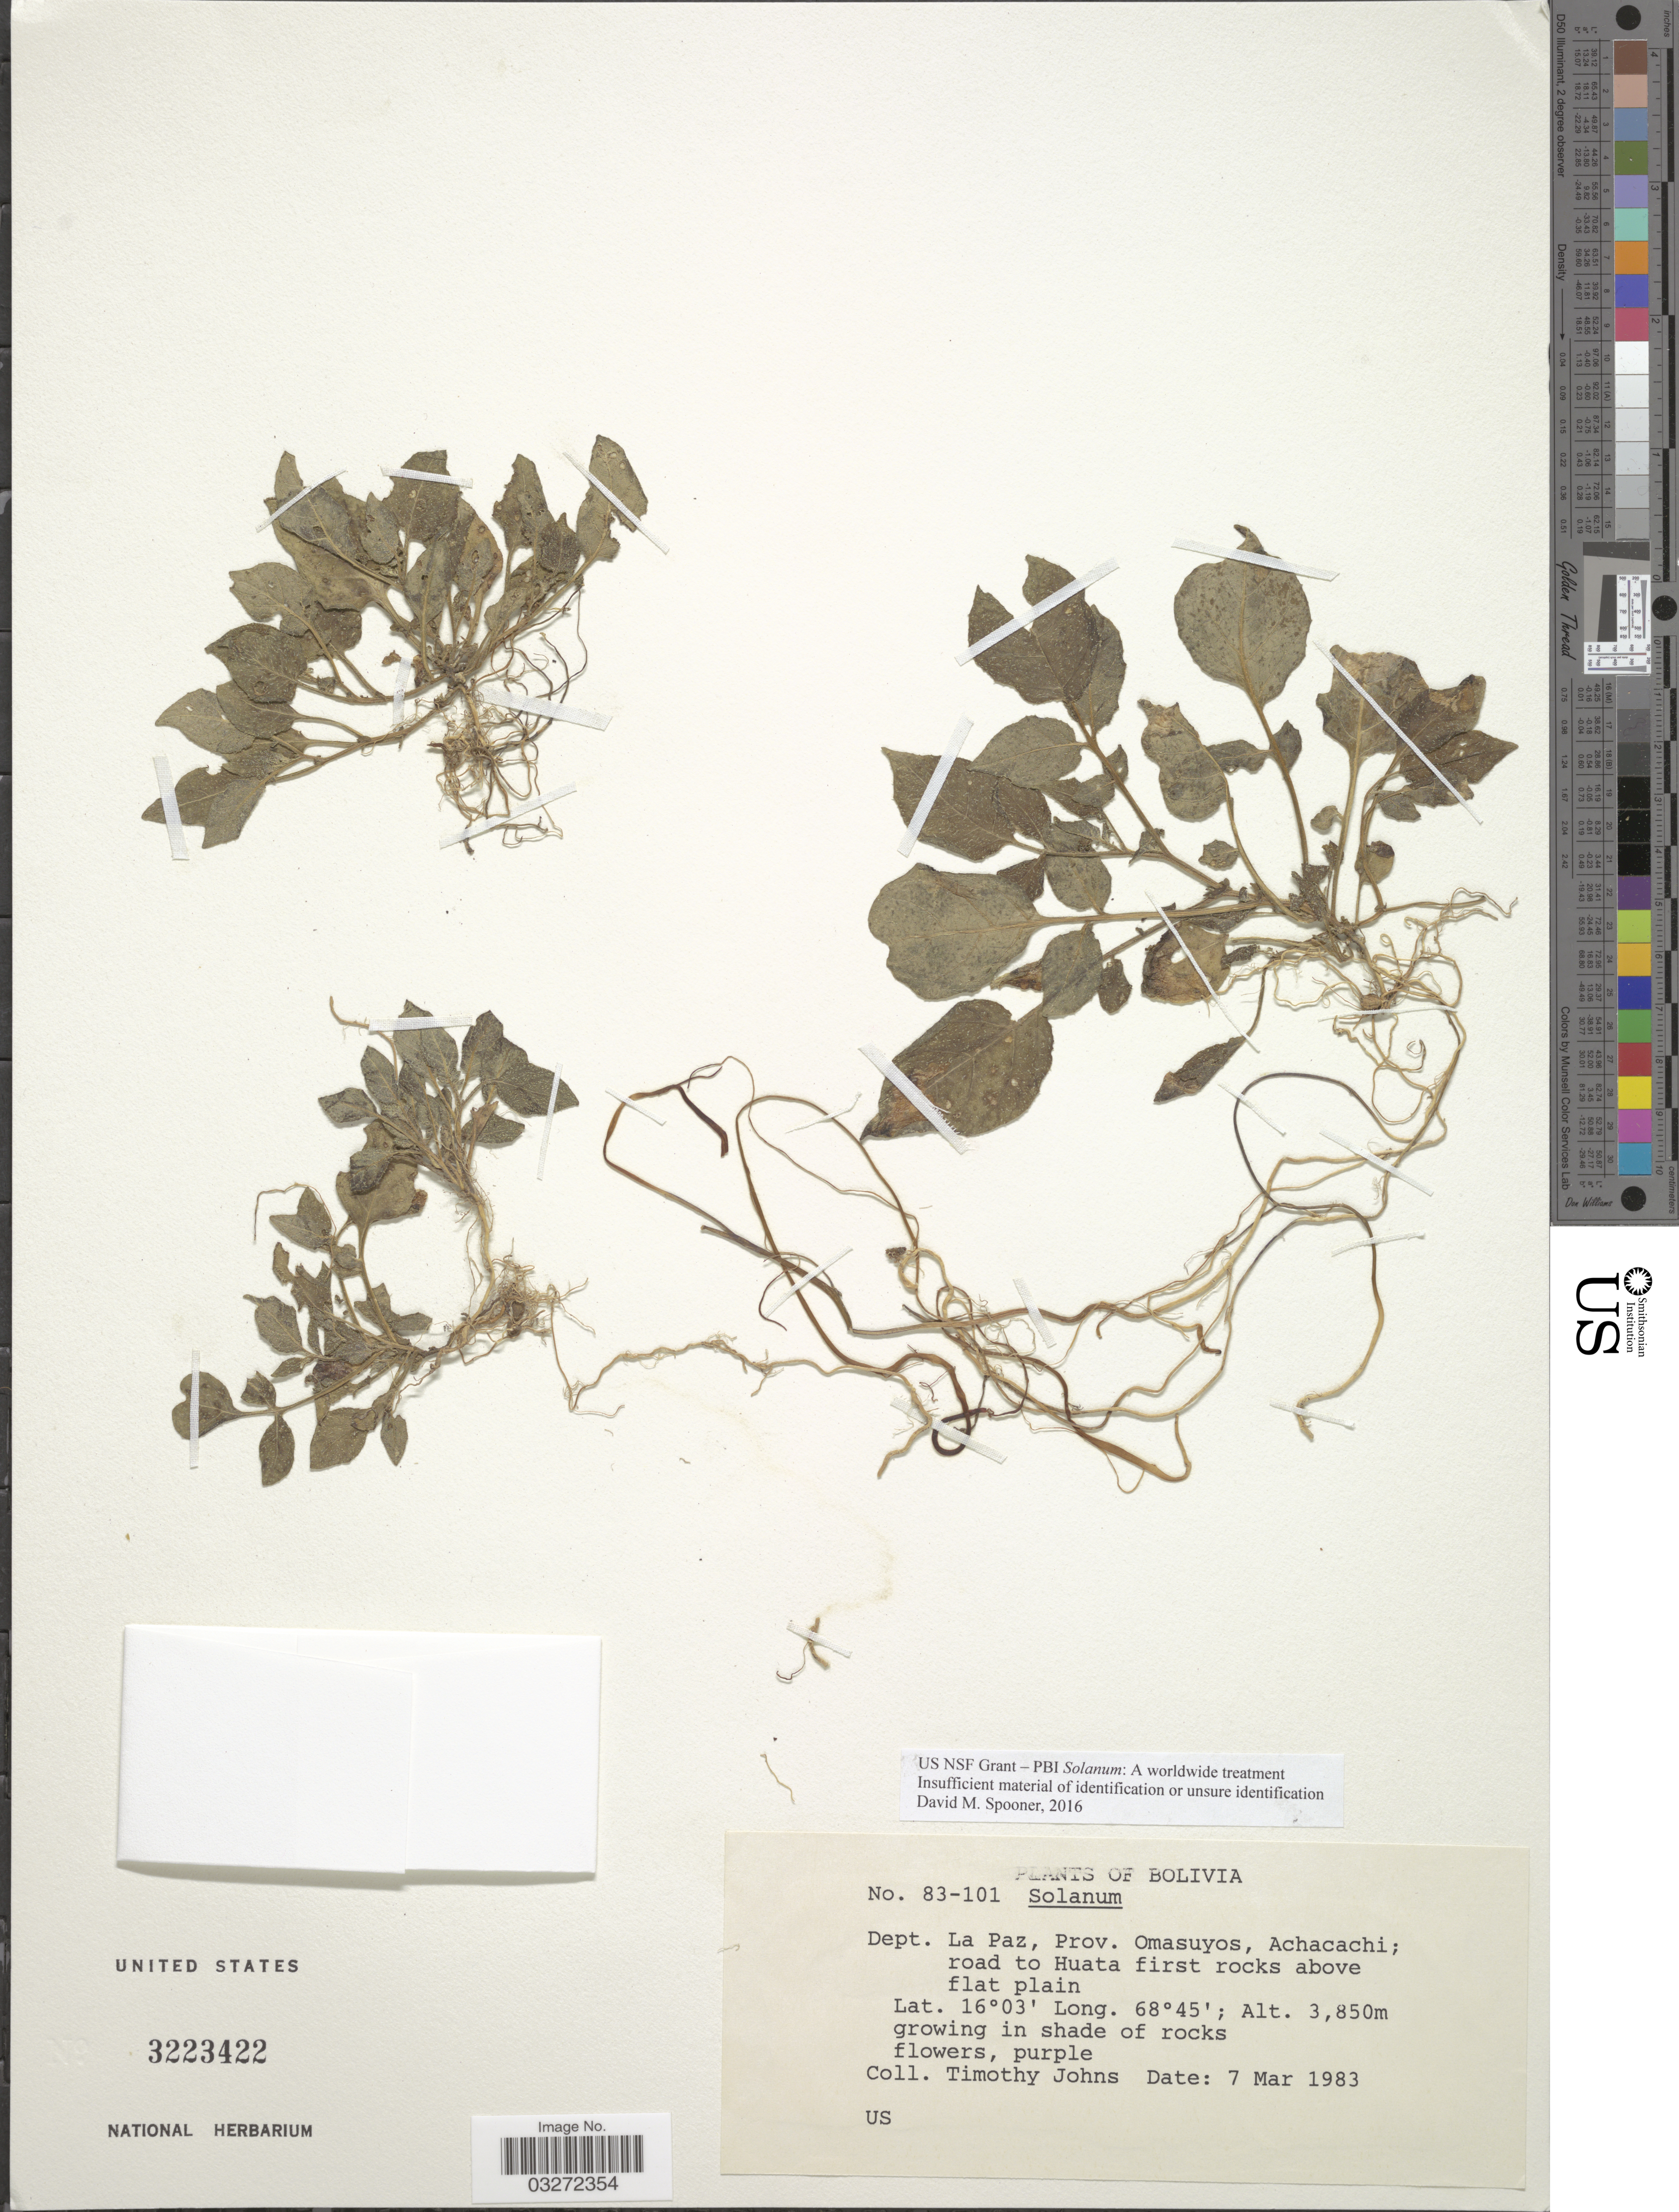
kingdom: Plantae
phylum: Tracheophyta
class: Magnoliopsida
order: Solanales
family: Solanaceae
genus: Solanum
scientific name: Solanum sp.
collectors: T. Johns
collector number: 83-101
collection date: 1983-03-07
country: Bolivia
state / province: La Paz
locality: Dept. La Paz, Prov. Omasuyos, Achacahi; road to Huata first rocks above flat plain.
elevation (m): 3850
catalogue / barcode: US 3223422